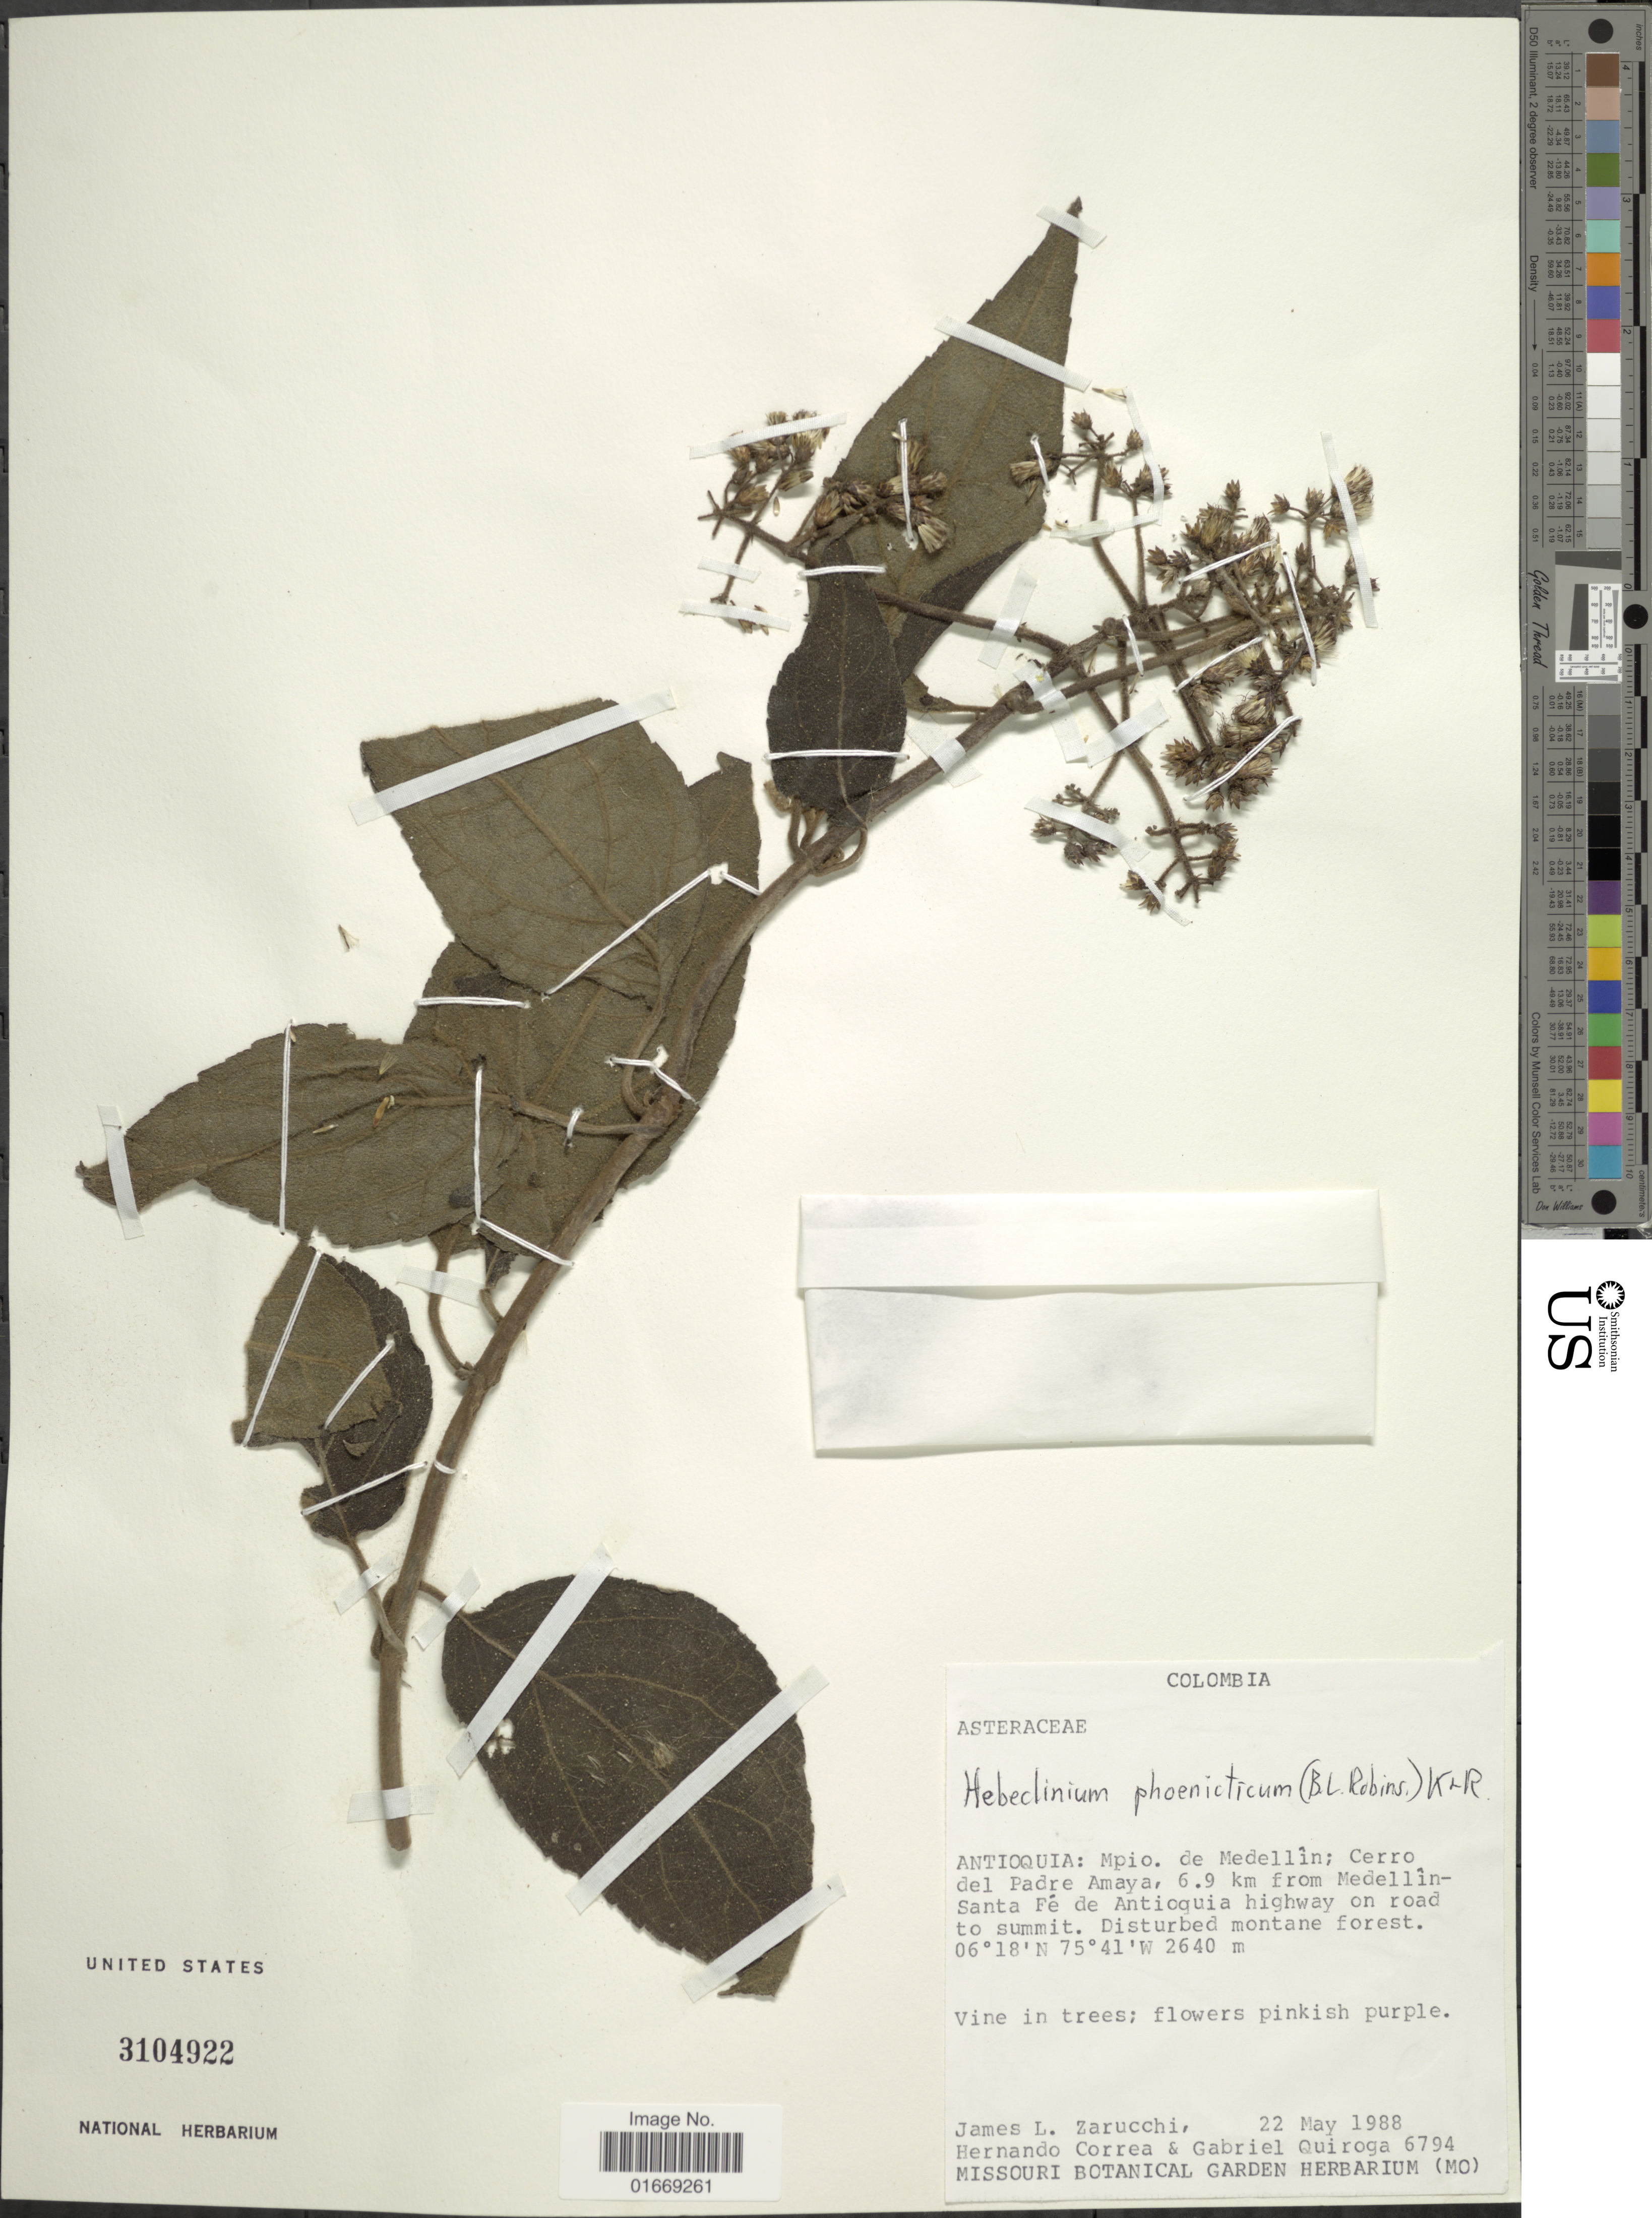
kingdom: Plantae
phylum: Tracheophyta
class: Magnoliopsida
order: Asterales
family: Asteraceae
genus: Hebeclinium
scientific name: Hebeclinium phoenicticum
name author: (B.L. Rob.) R.M. King & H. Rob.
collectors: J. L. Zarucchi, H. Correa & G. Quiroga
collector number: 6794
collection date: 1988-05-22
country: Colombia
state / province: Antioquia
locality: Antioquia: Mpio. de Medellin; Cerro del Padre Amaya, 6.9 km from Medellin-Santa Fé de Antioquia highway on road to summit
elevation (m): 2640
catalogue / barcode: US 3104922